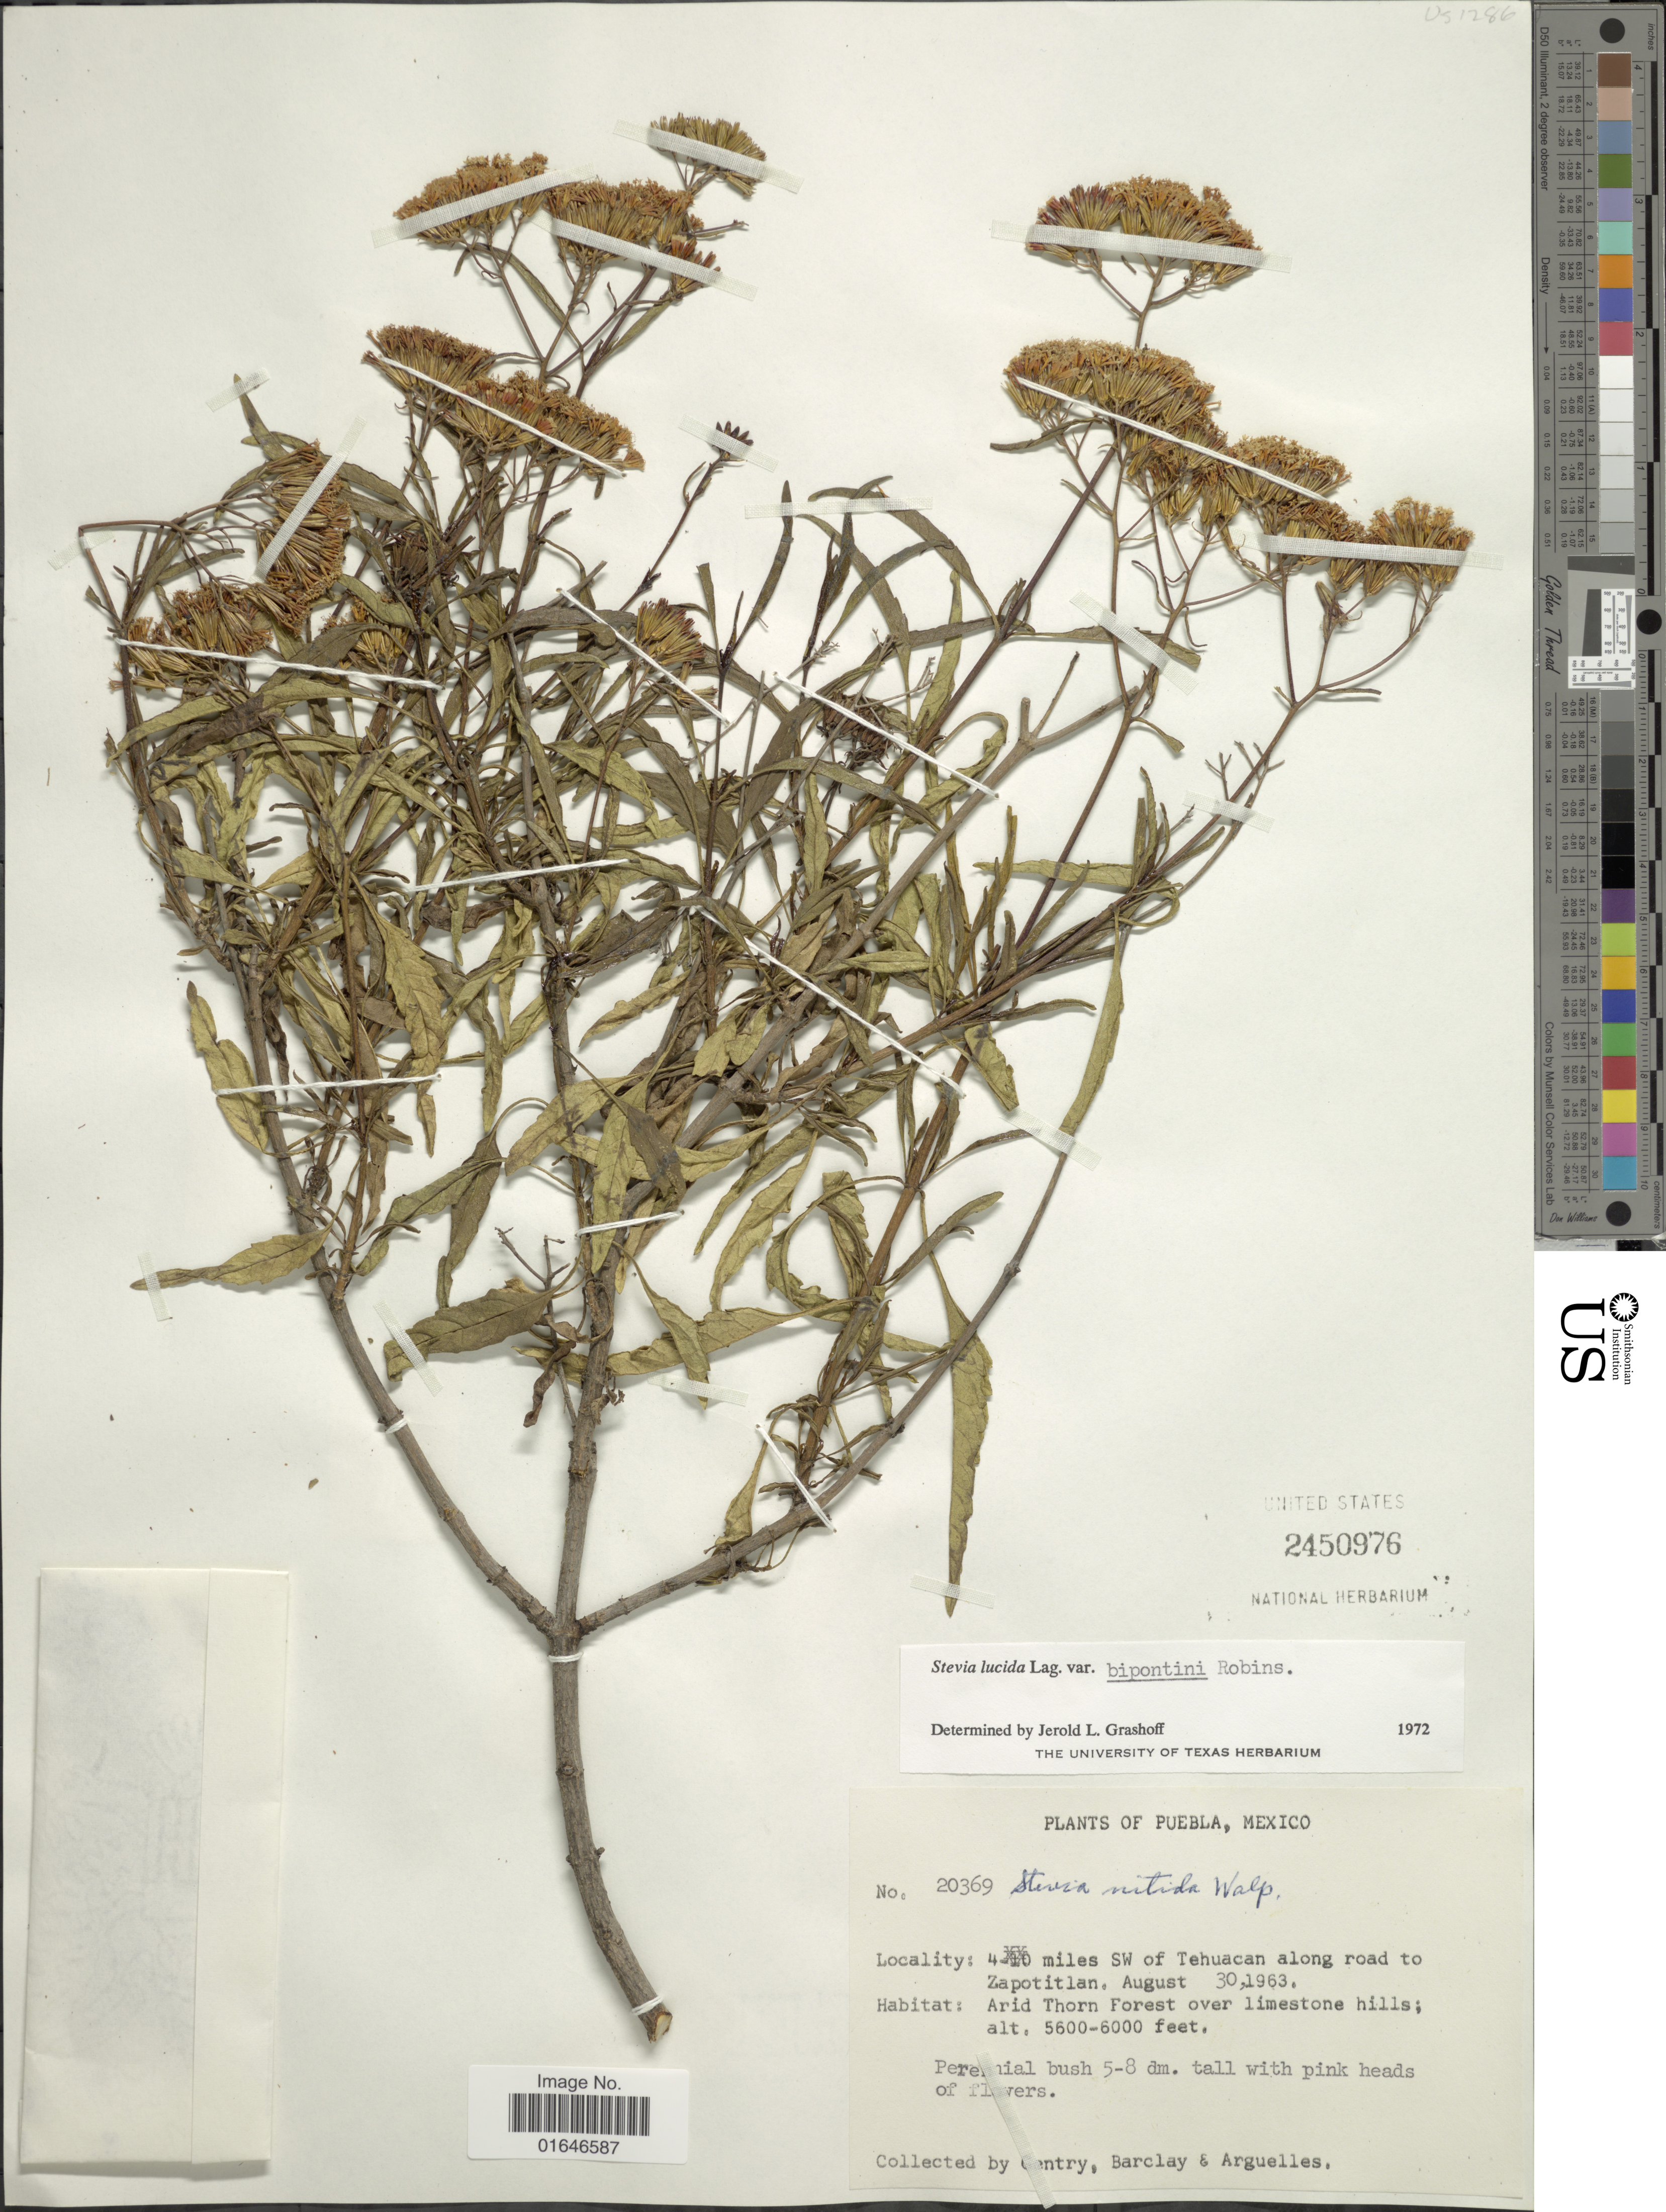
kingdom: Plantae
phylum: Tracheophyta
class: Magnoliopsida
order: Asterales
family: Asteraceae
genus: Stevia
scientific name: Stevia lucida var. bipontini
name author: B.L. Rob.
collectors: Gentry, --, -- Barclay & Arguelles, --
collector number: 20369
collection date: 1963-08-30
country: Mexico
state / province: Puebla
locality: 4 miles SW of Tehuacan along road to Zapotitlan.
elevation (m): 1707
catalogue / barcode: US 2450976